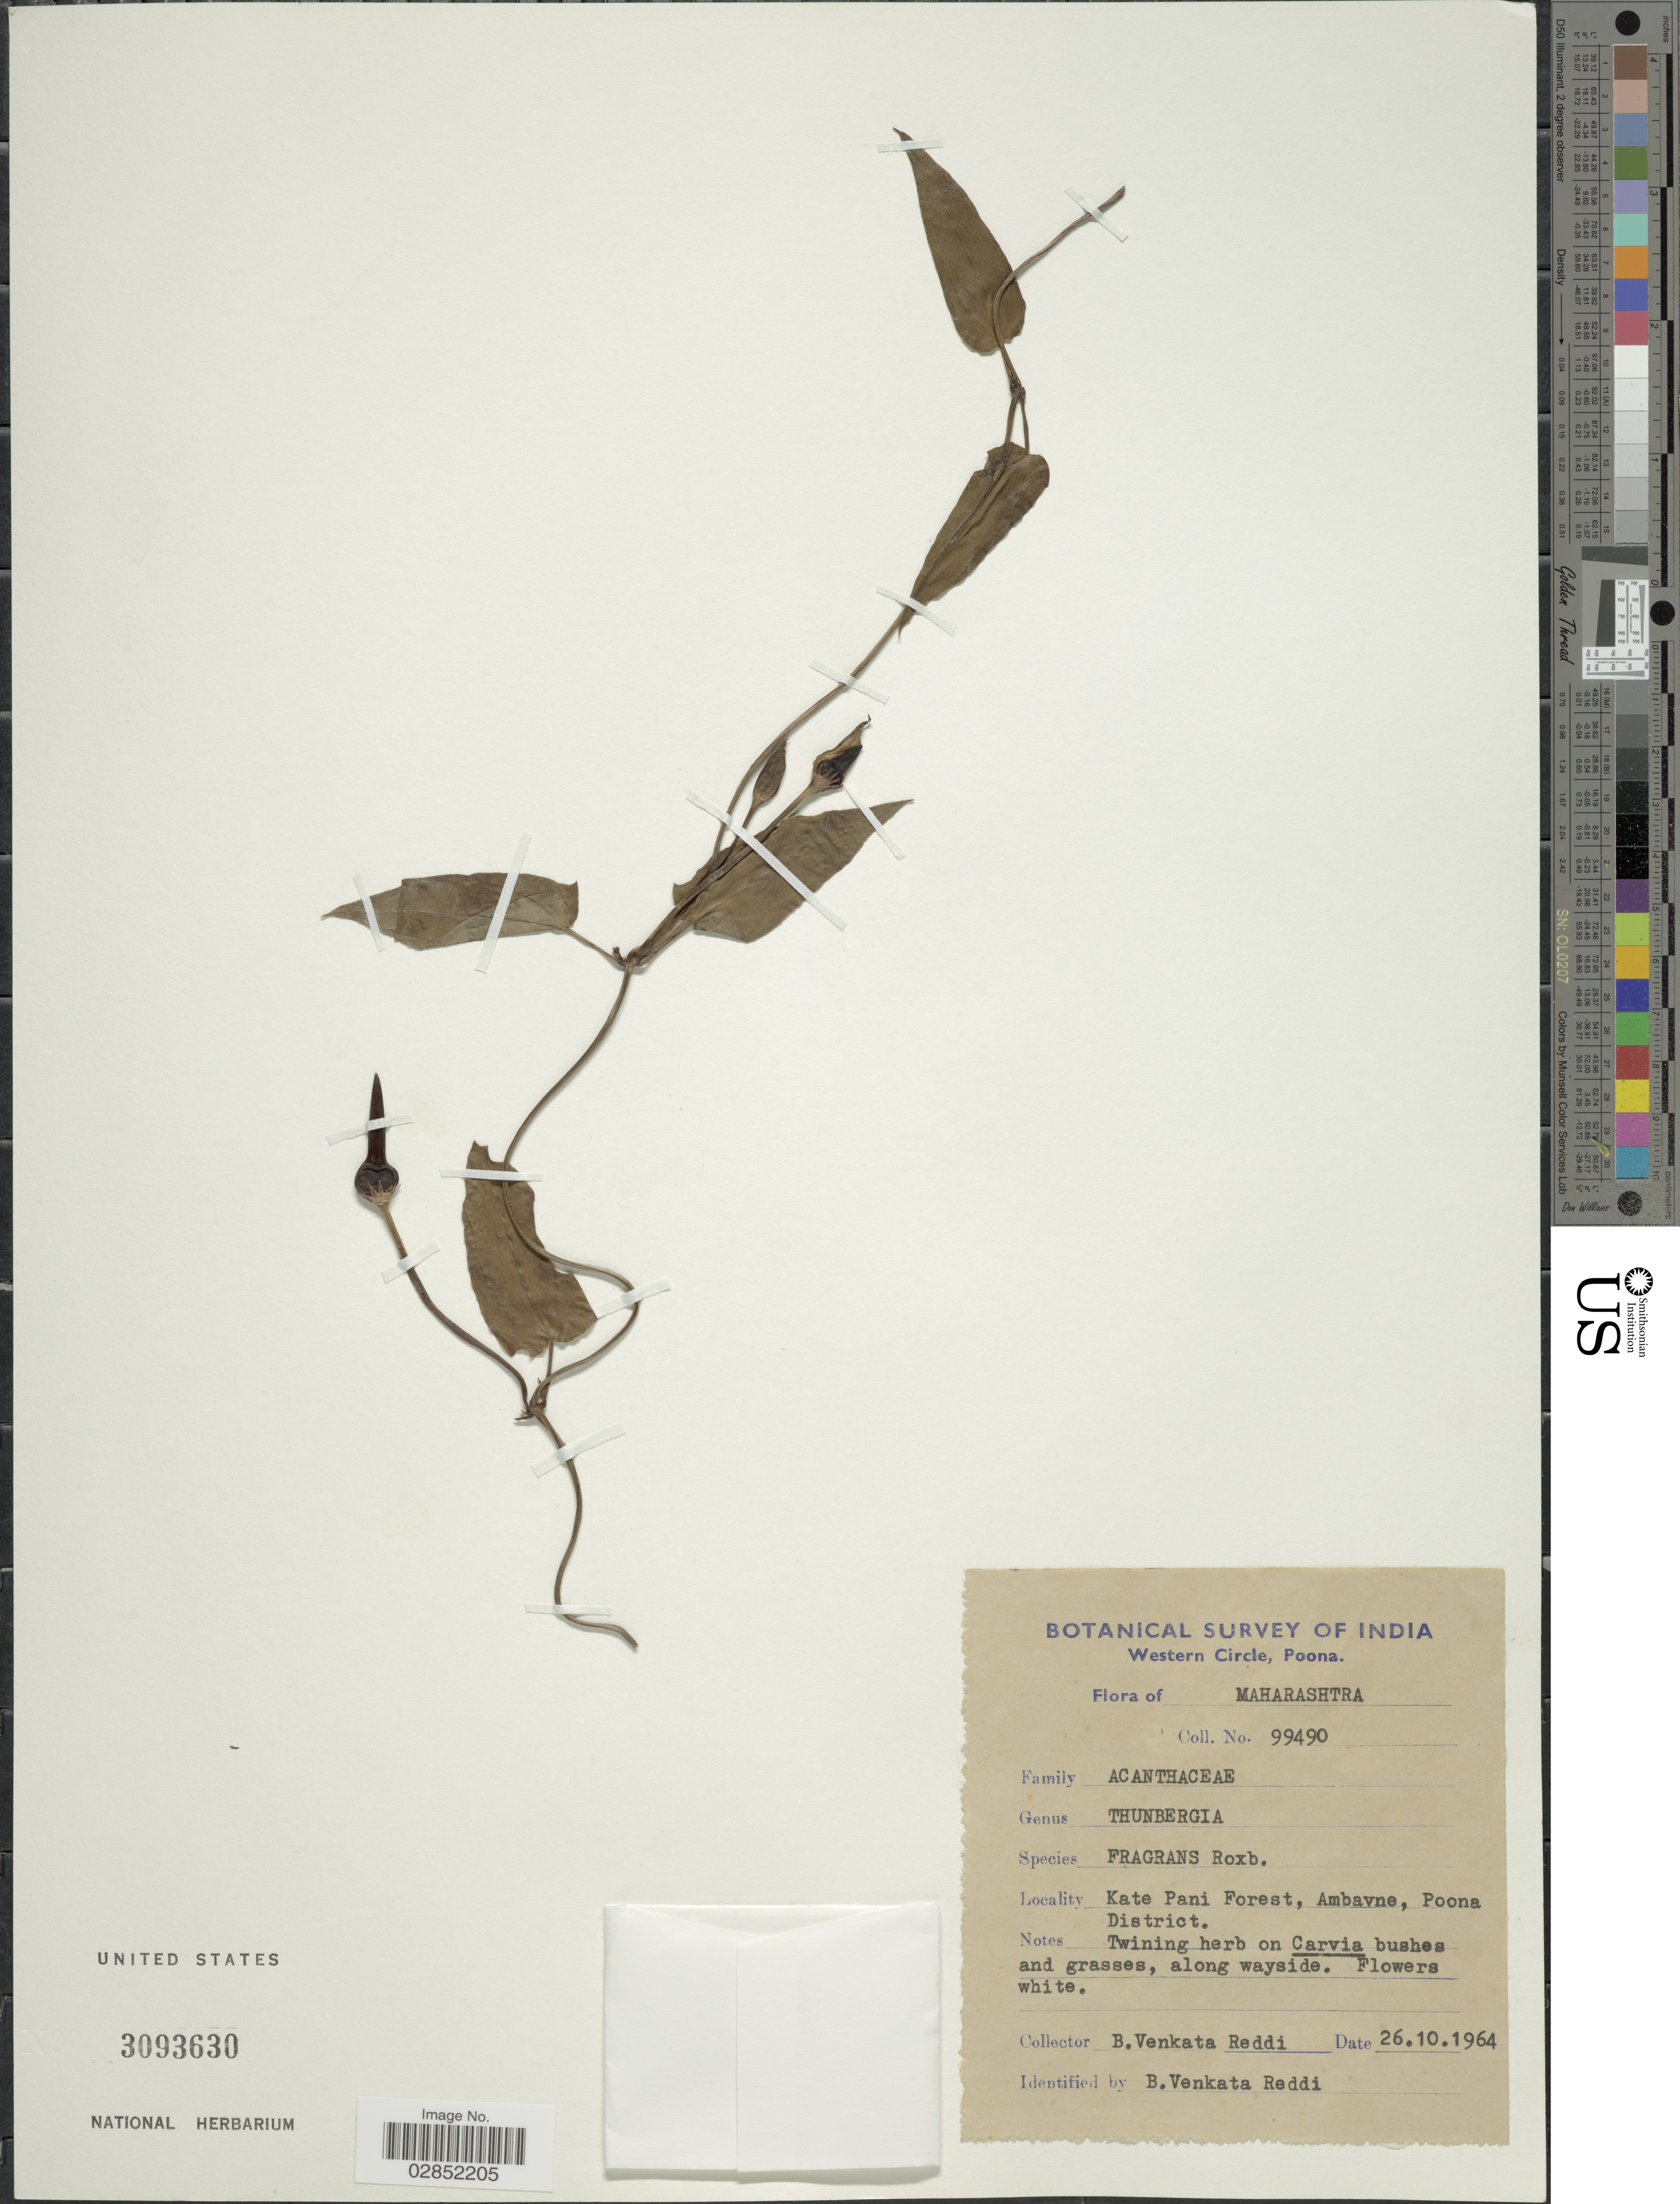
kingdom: Plantae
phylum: Tracheophyta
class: Magnoliopsida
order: Lamiales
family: Acanthaceae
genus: Thunbergia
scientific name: Thunbergia fragrans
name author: Roxb.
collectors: B. Venkata Reddi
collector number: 99490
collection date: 1964-10-26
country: India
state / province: Maharashtra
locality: Western Circle, Poona. Kate Pani Forest, Ambavne, Poona District.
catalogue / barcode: US 3093630